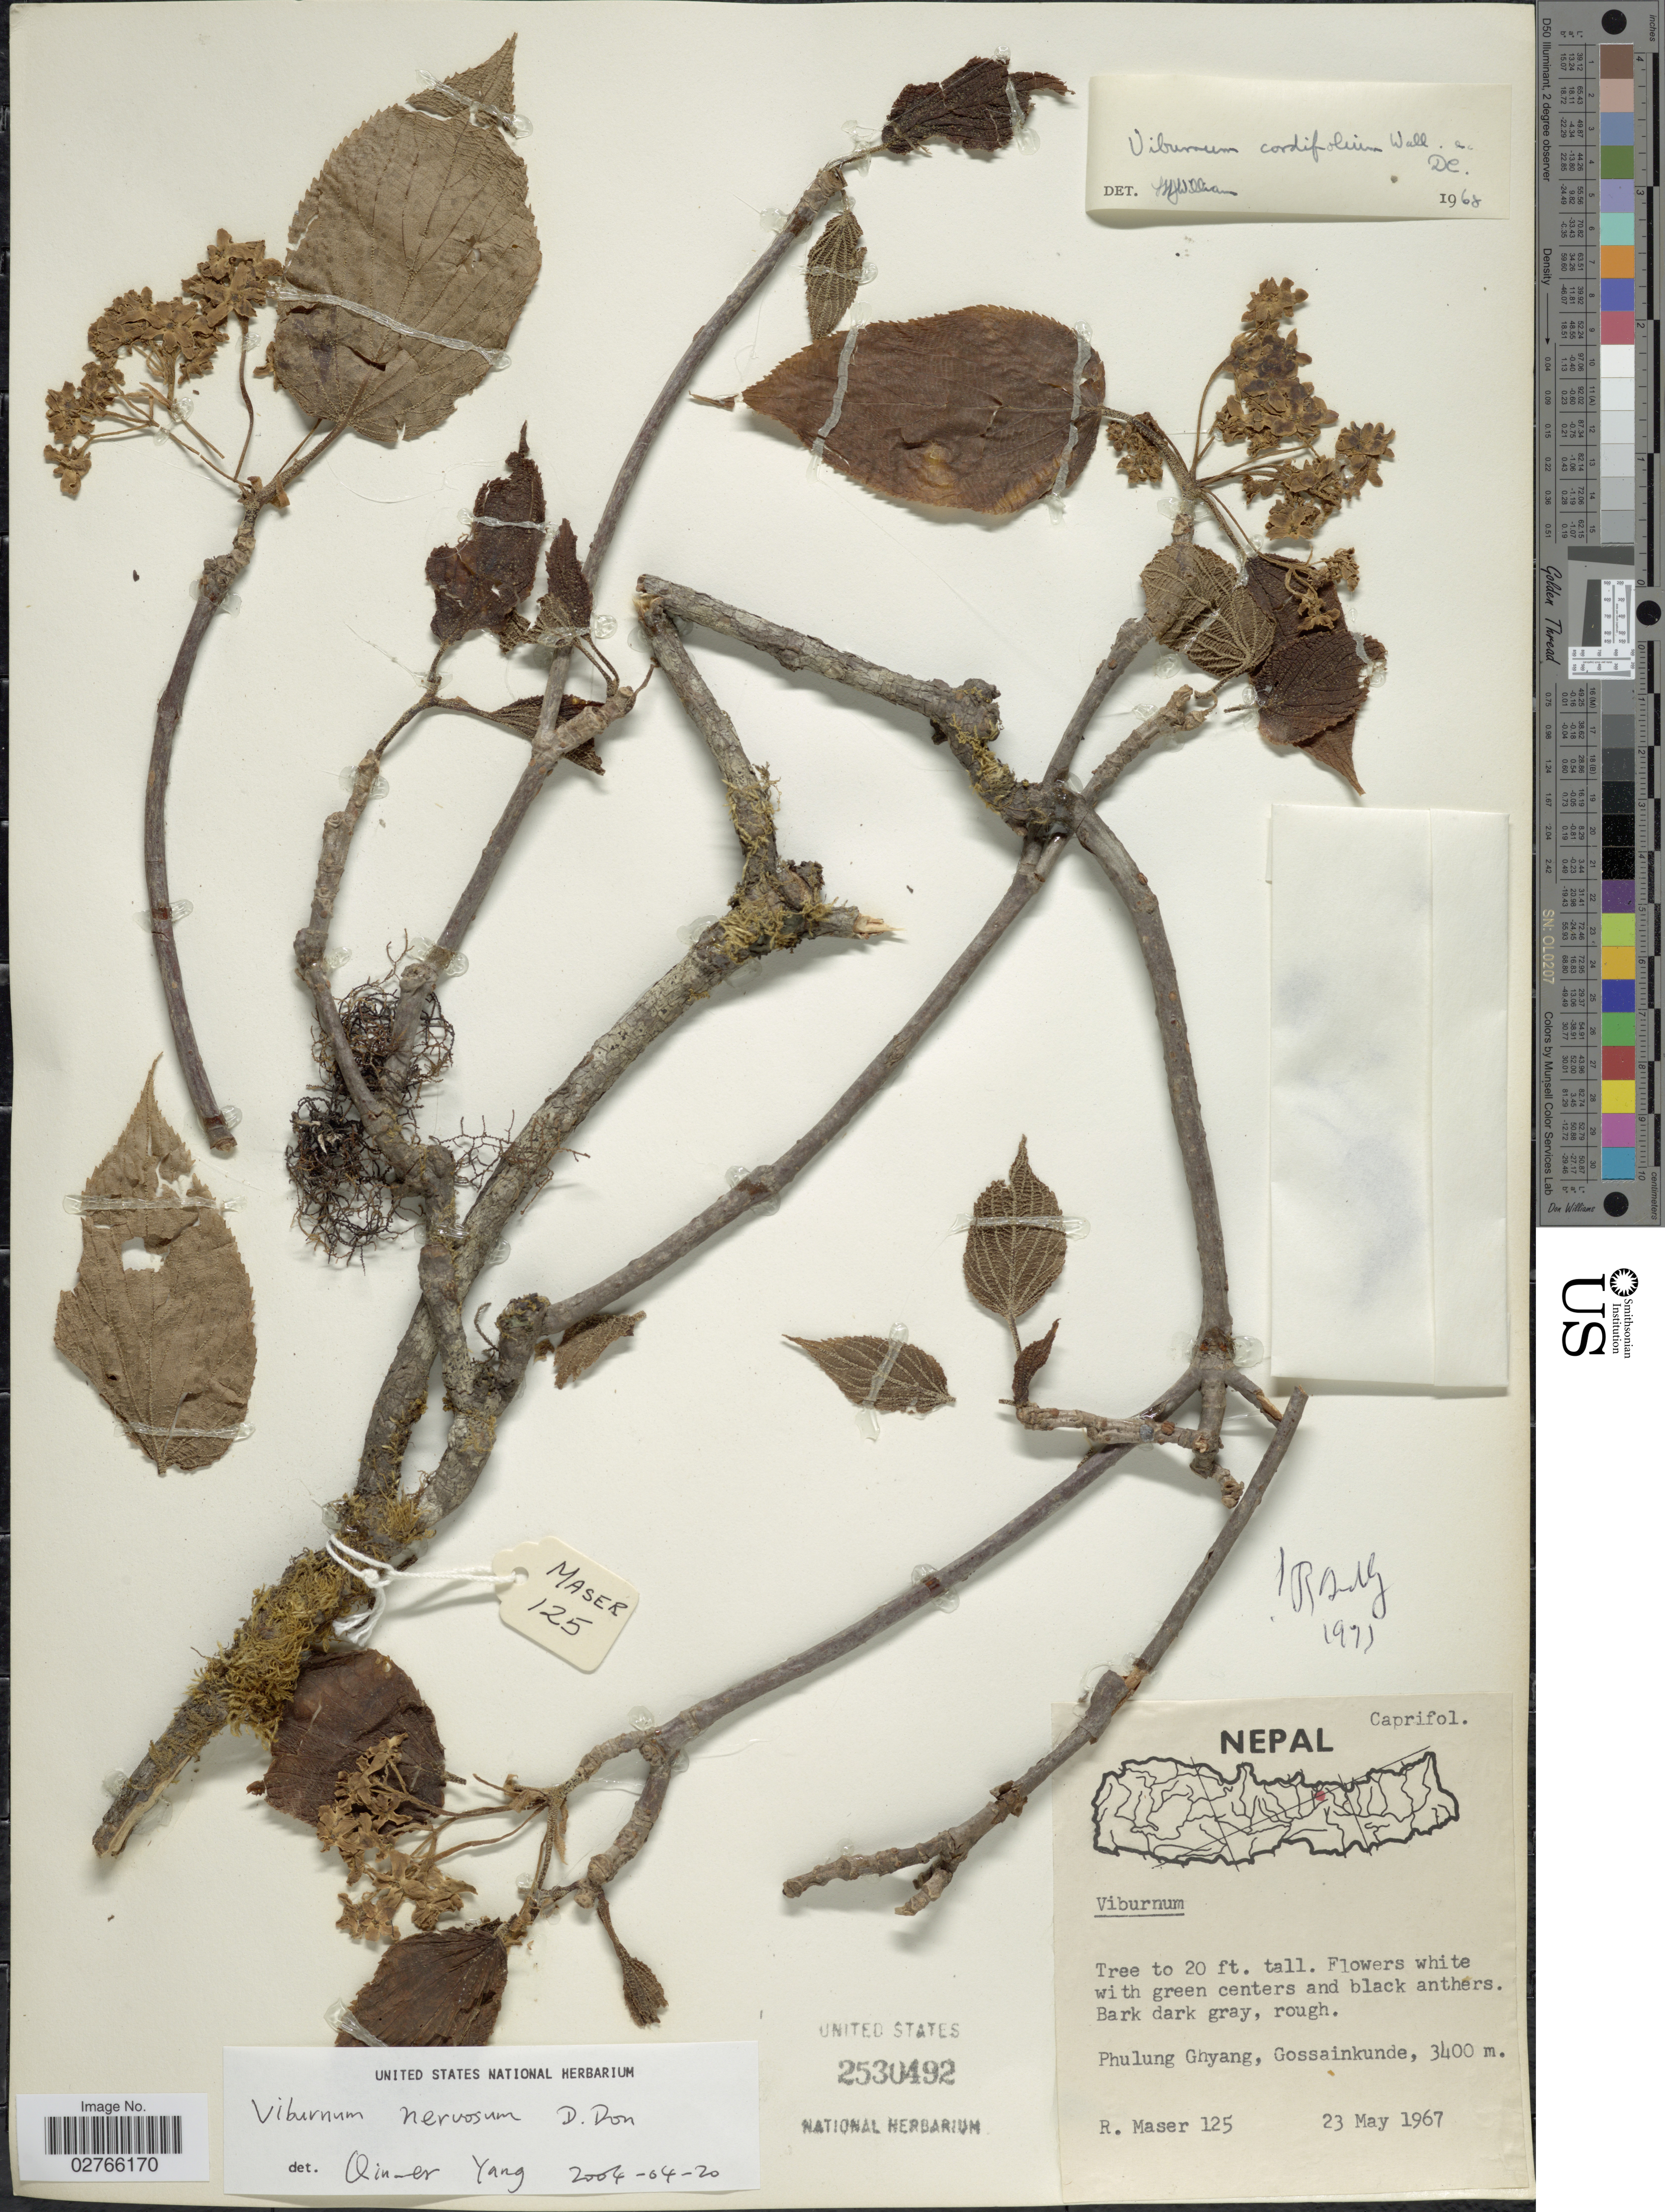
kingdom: Plantae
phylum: Tracheophyta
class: Magnoliopsida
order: Dipsacales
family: Viburnaceae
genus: Viburnum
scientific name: Viburnum nervosum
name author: D. Don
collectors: R. Maser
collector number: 125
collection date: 1967-05-23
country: Nepal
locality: Phulung Ghyang, Gossainkunde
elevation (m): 3400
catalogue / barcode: US 2530492